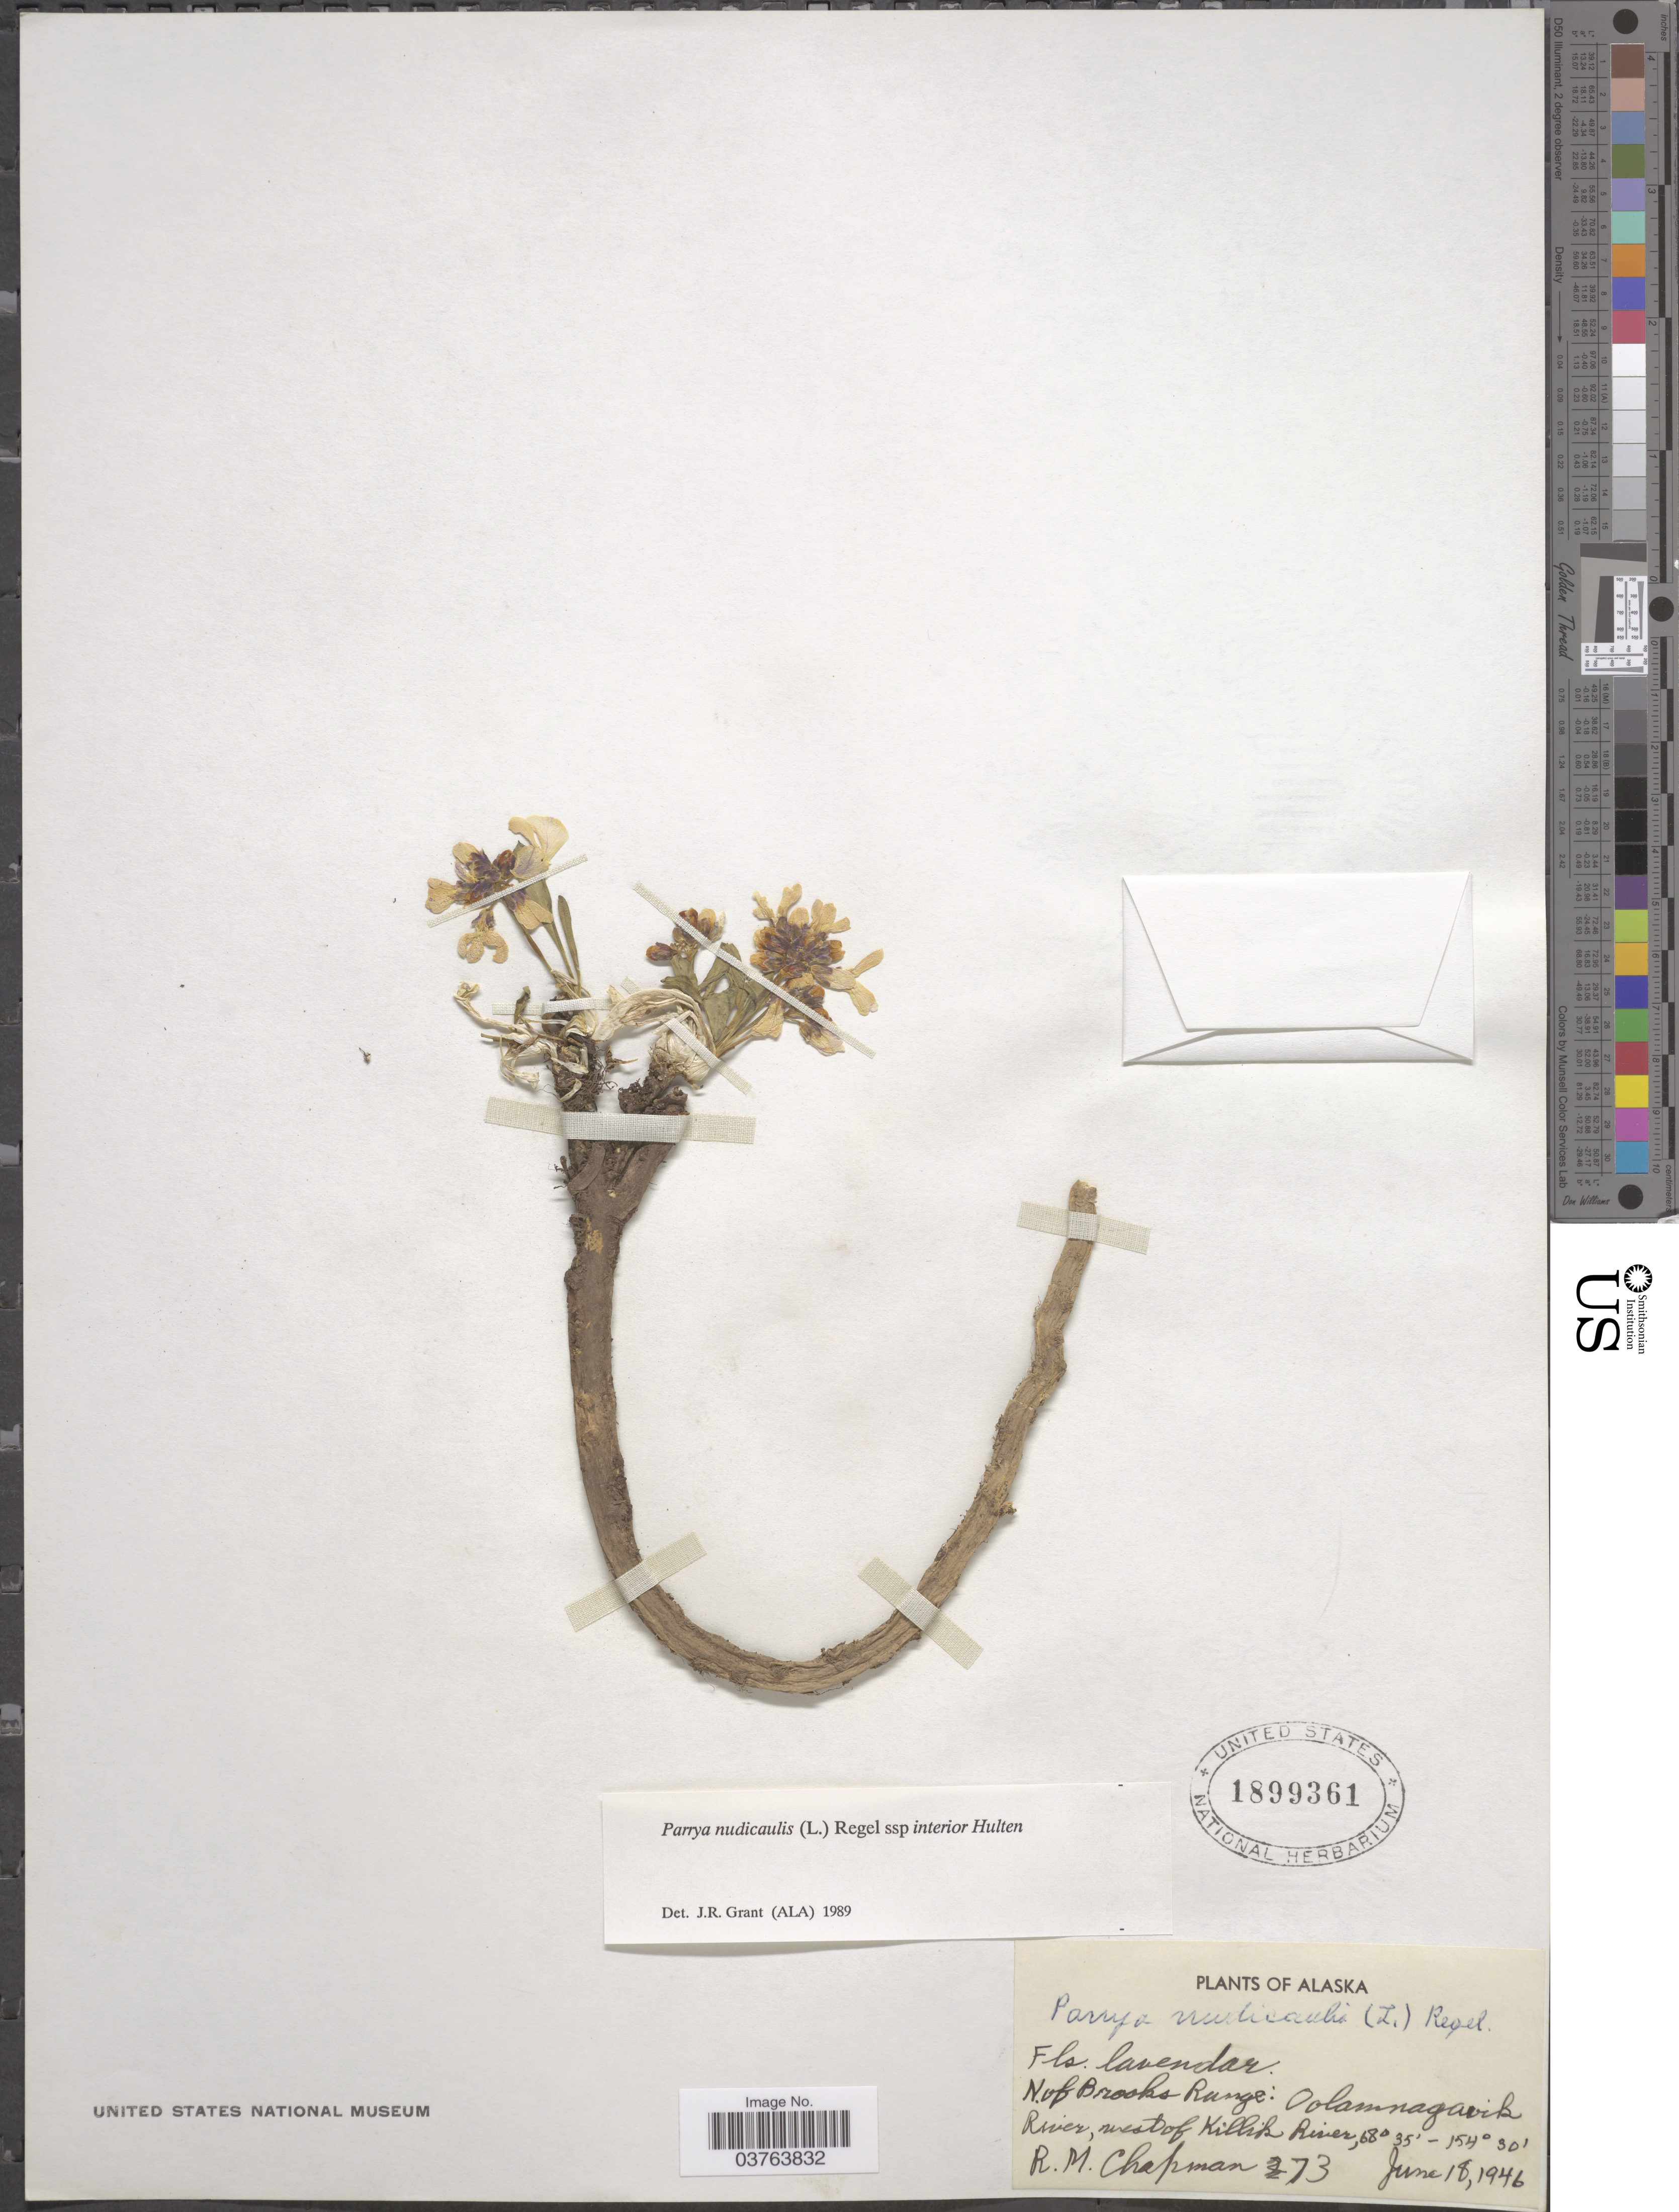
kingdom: Plantae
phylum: Tracheophyta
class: Magnoliopsida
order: Brassicales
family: Brassicaceae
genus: Parrya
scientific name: Parrya nudicaulis subsp. interior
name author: Hultén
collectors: R. M. Chapman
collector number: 73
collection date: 1946-06-18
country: United States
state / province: Alaska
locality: N. of Brooks Range; Oolamnagavik River, west of Killik River.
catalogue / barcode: US 1899361